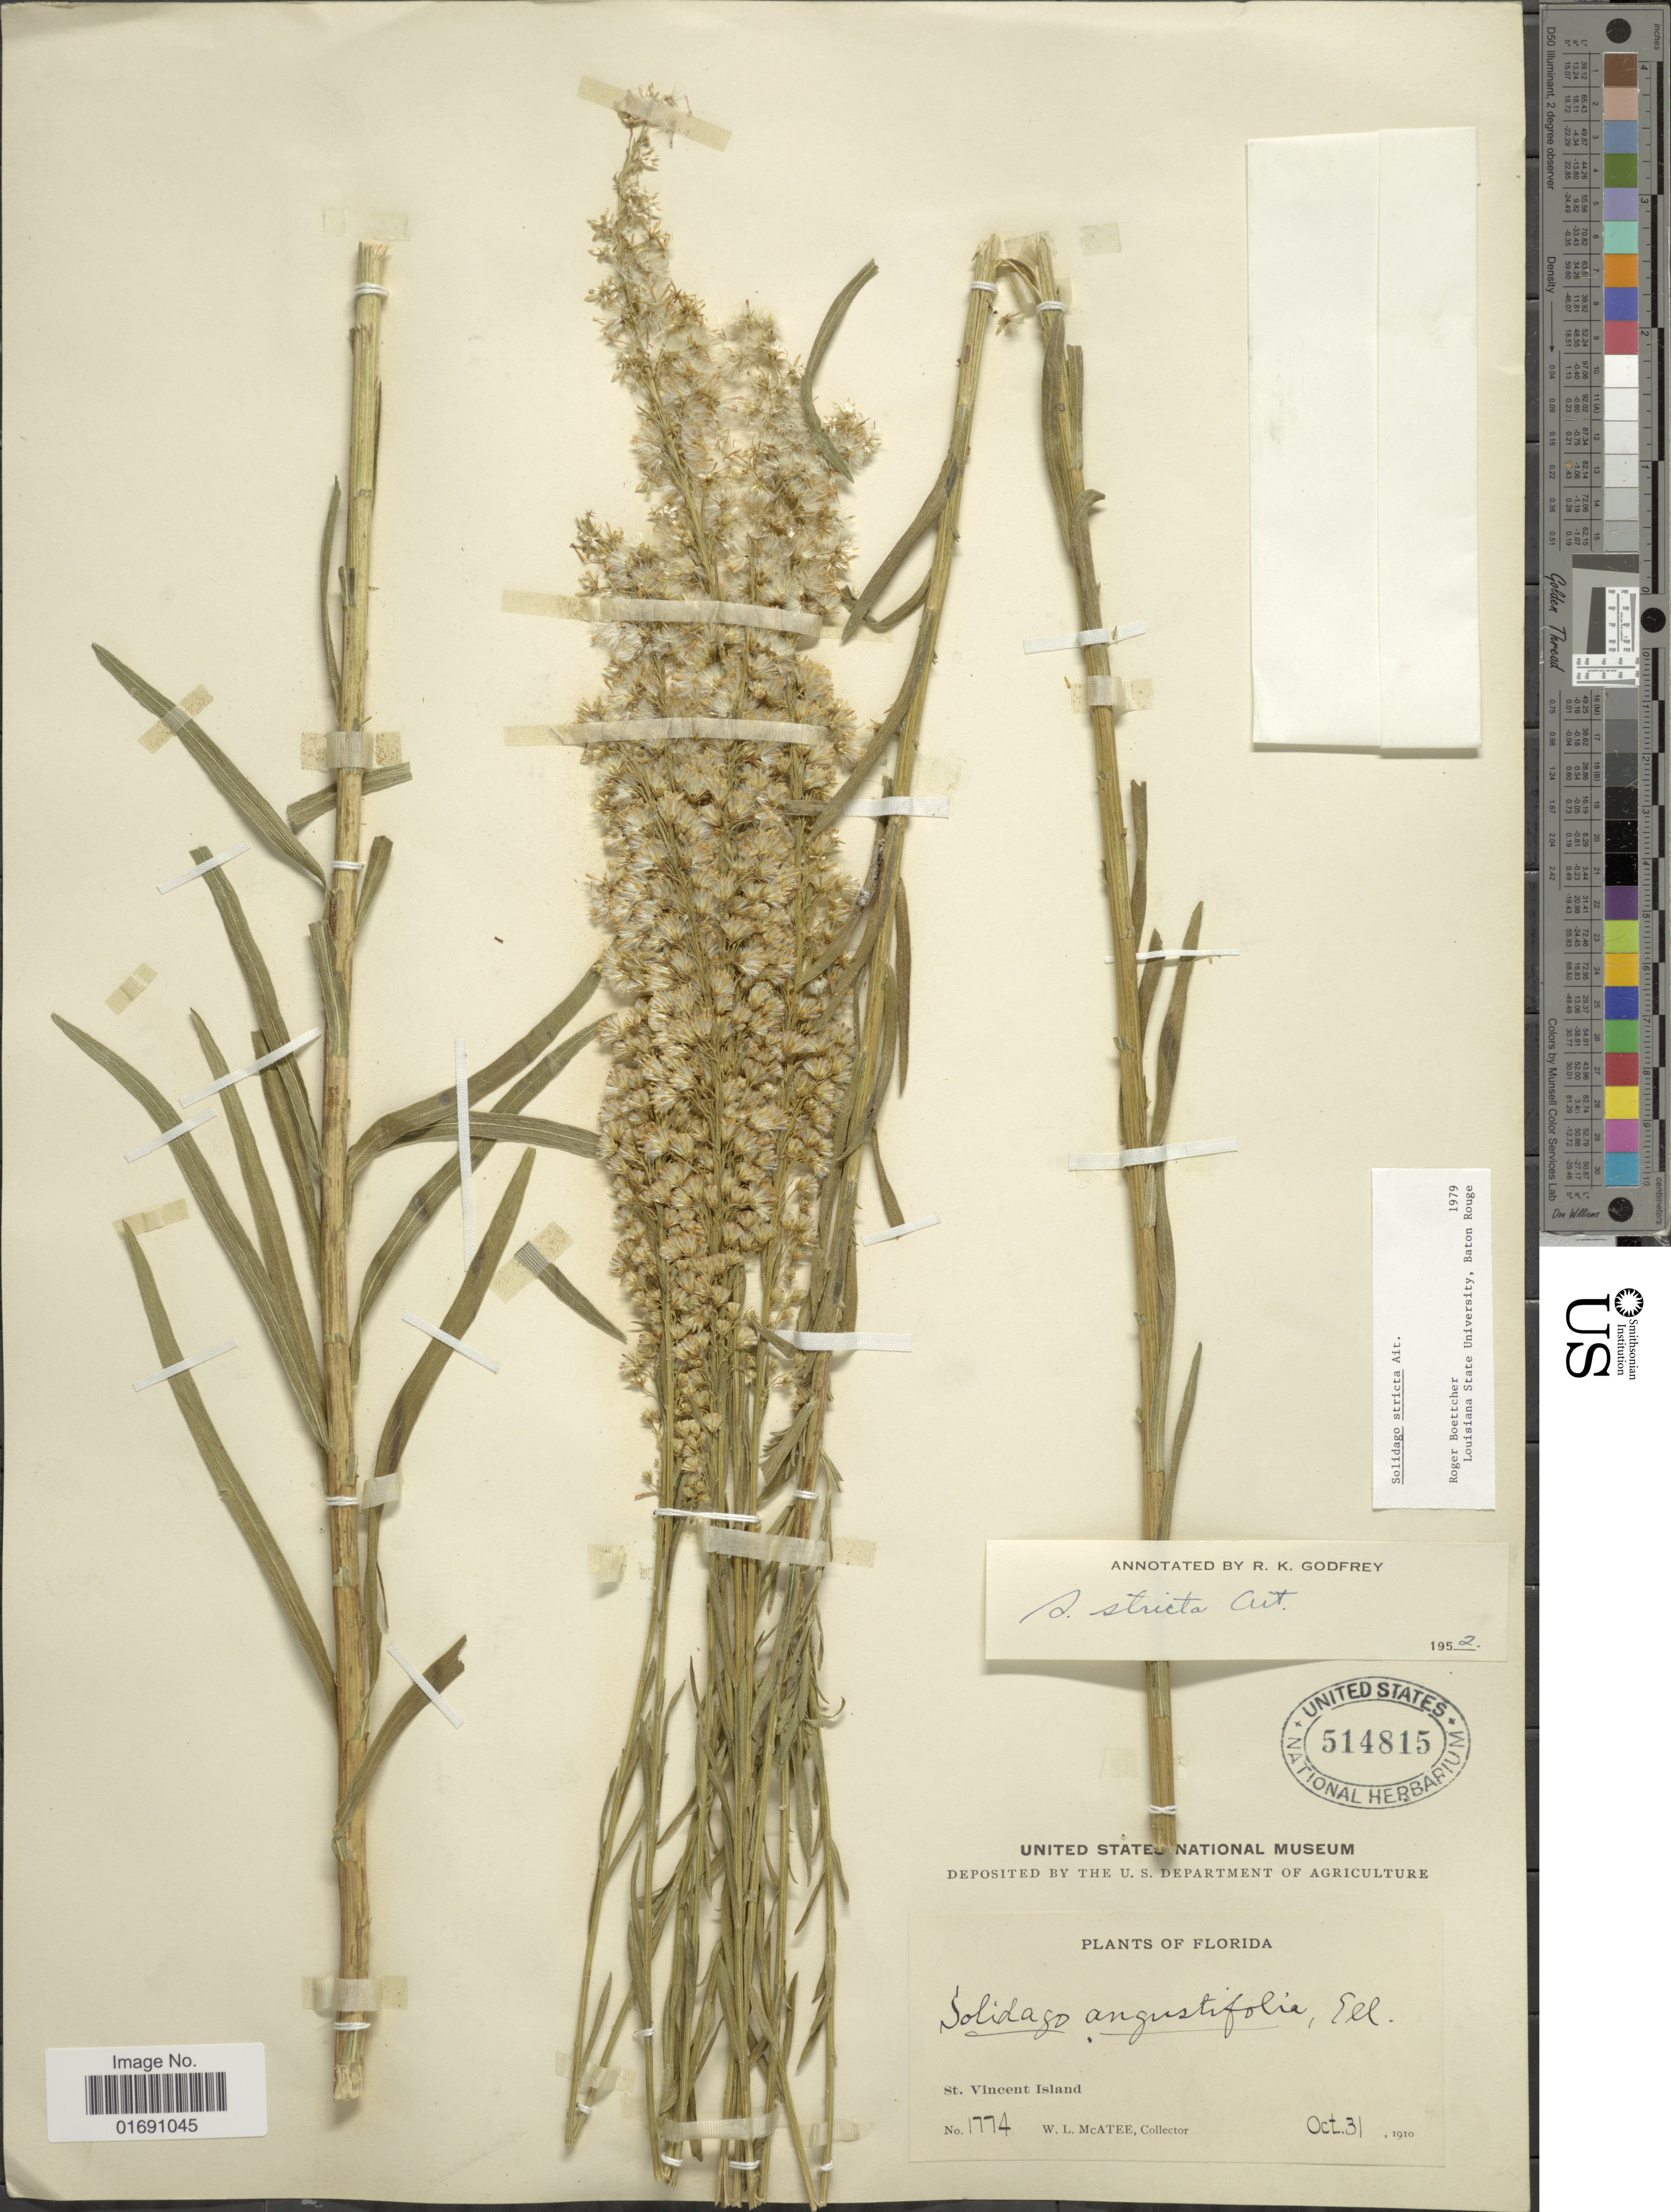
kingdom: Plantae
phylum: Tracheophyta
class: Magnoliopsida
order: Asterales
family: Asteraceae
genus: Solidago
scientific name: Solidago stricta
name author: Aiton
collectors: W. McAtee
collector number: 1774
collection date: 1910-10-31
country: United States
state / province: Florida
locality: St. Vincent Island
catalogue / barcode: US 514815